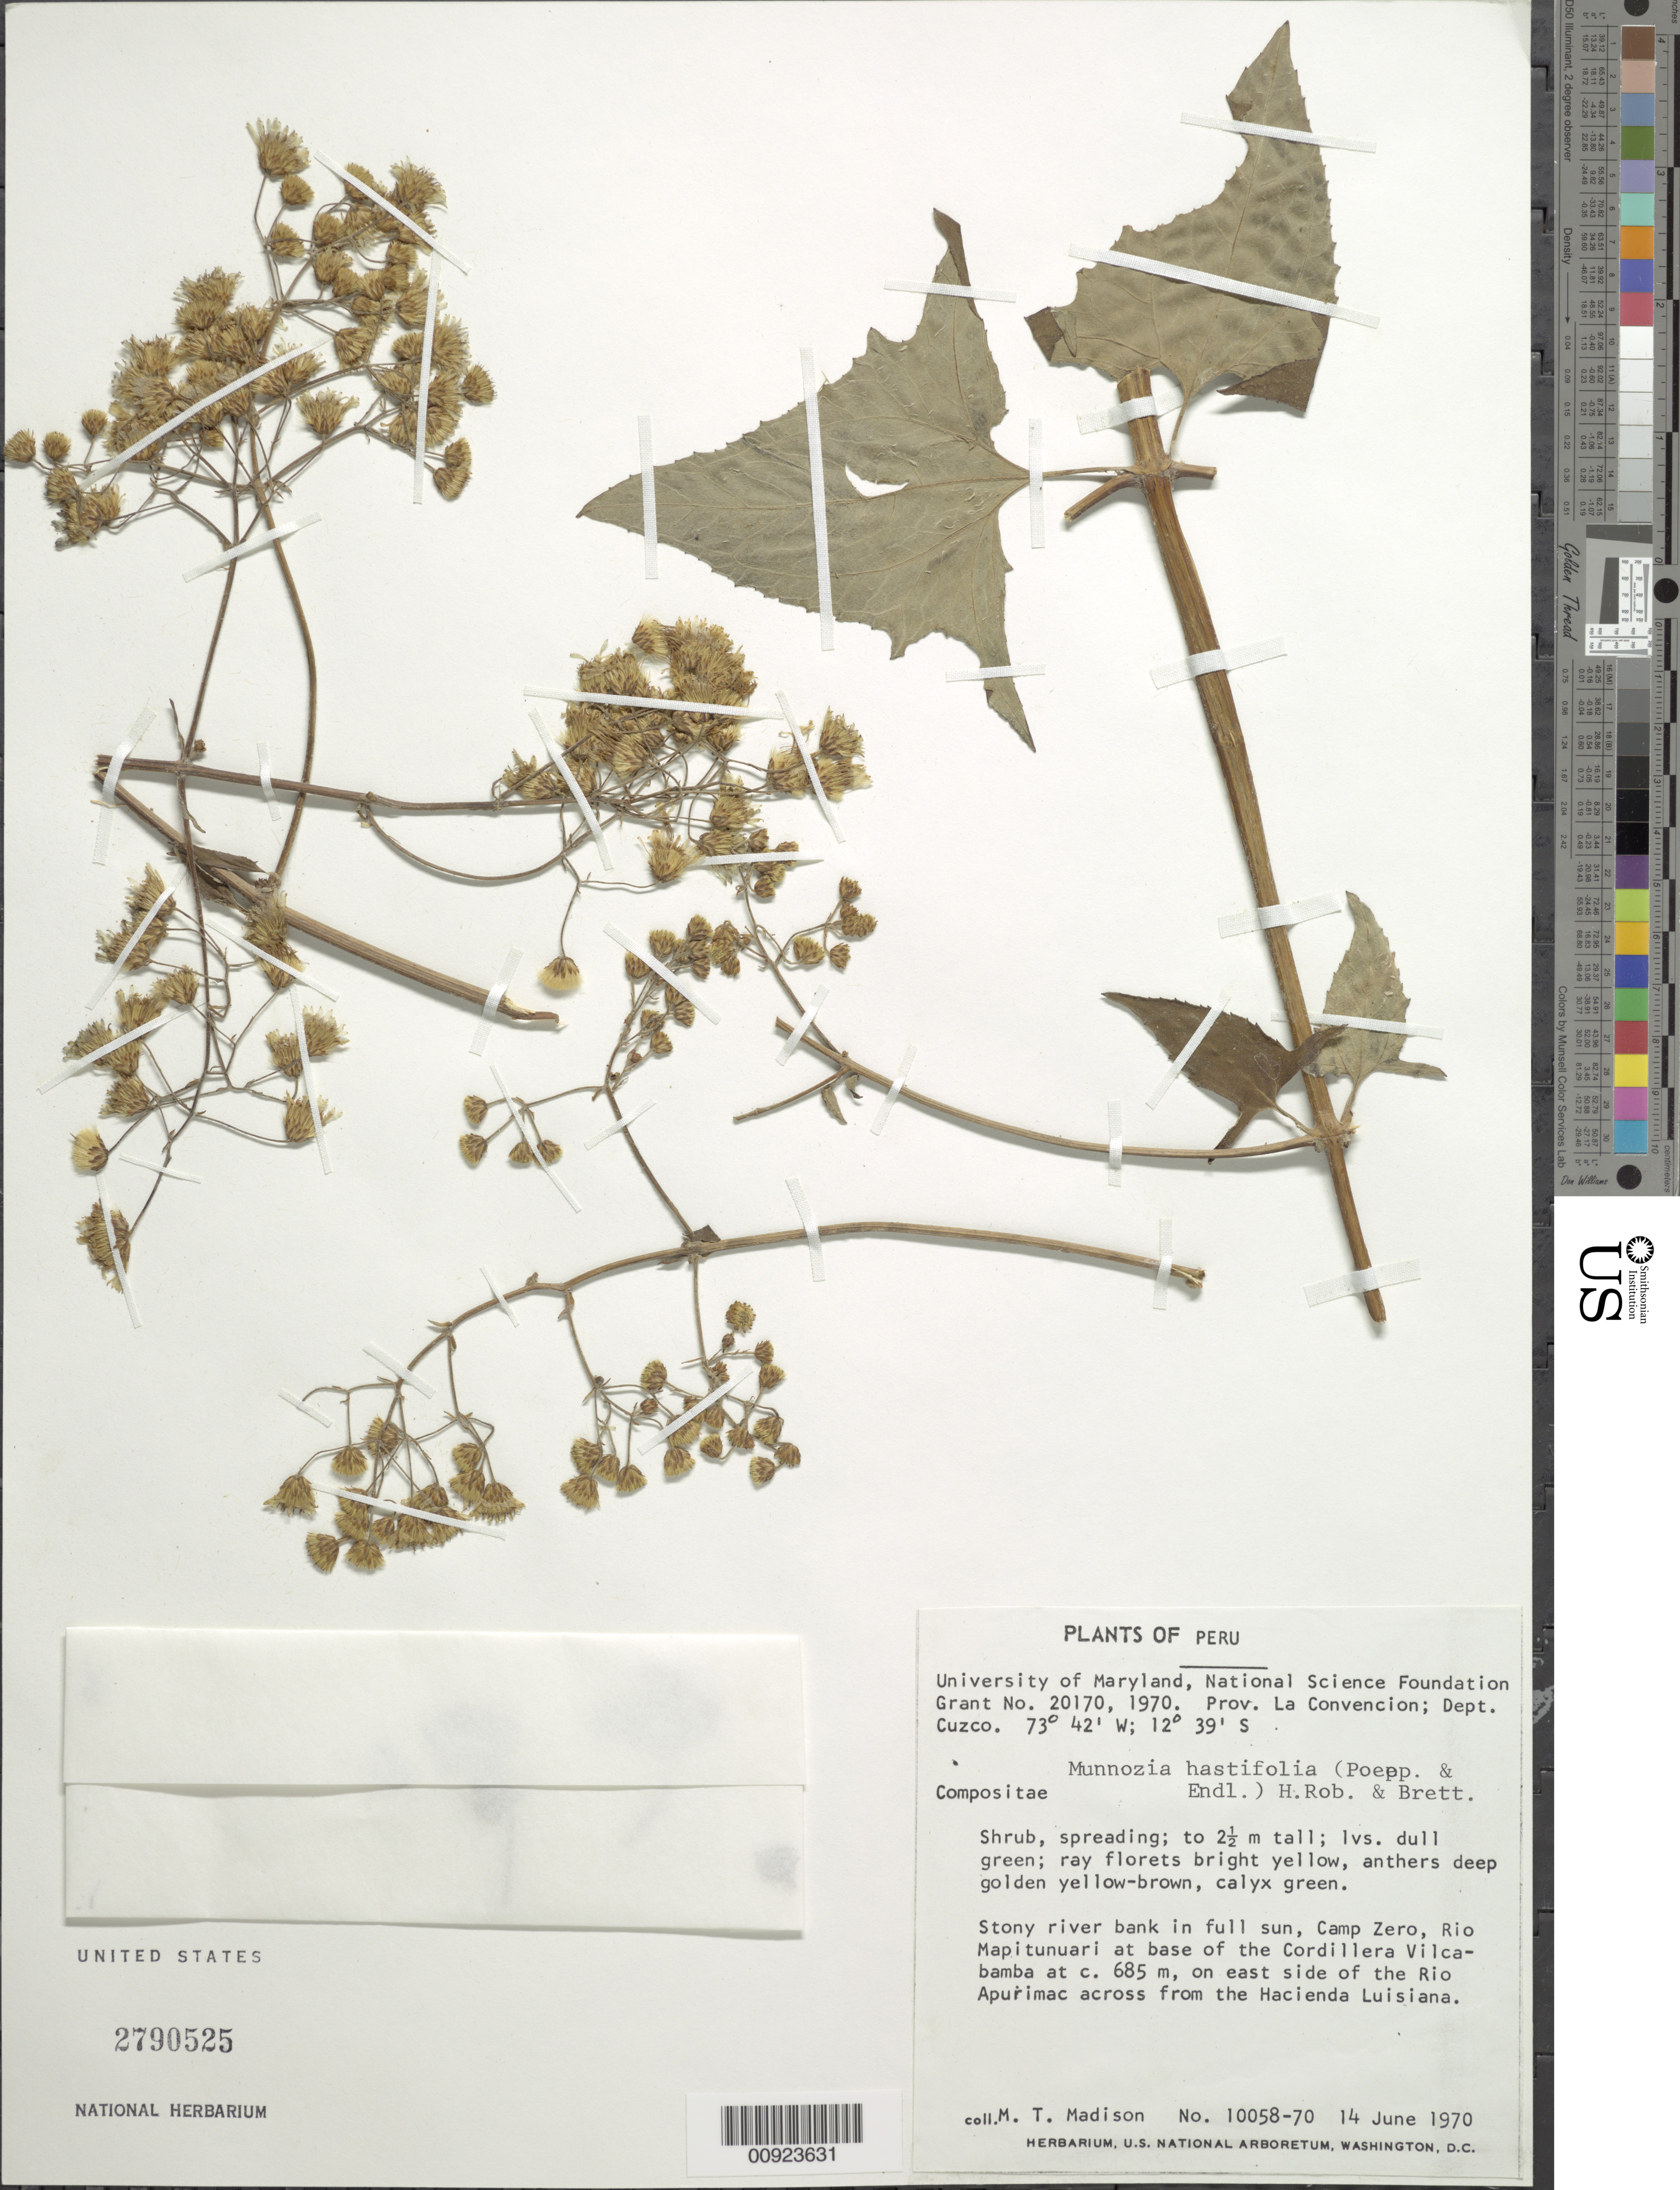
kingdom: Plantae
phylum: Tracheophyta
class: Magnoliopsida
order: Asterales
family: Asteraceae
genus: Munnozia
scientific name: Munnozia hastifolia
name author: (Poepp.) H. Rob. & Brettell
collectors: M. T. Madison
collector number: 1005870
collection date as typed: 14 June 1970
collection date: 1970-06-14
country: Peru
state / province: Cusco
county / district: La Convención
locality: Camp Zero, Rio Mapitunuari at base of the Cordillera Vilcabamba at c. 685m, on east side of the Rio Apurimac across from the Hacienda Luisiana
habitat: Stony river bank in full sun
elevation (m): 685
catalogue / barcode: US 2790525